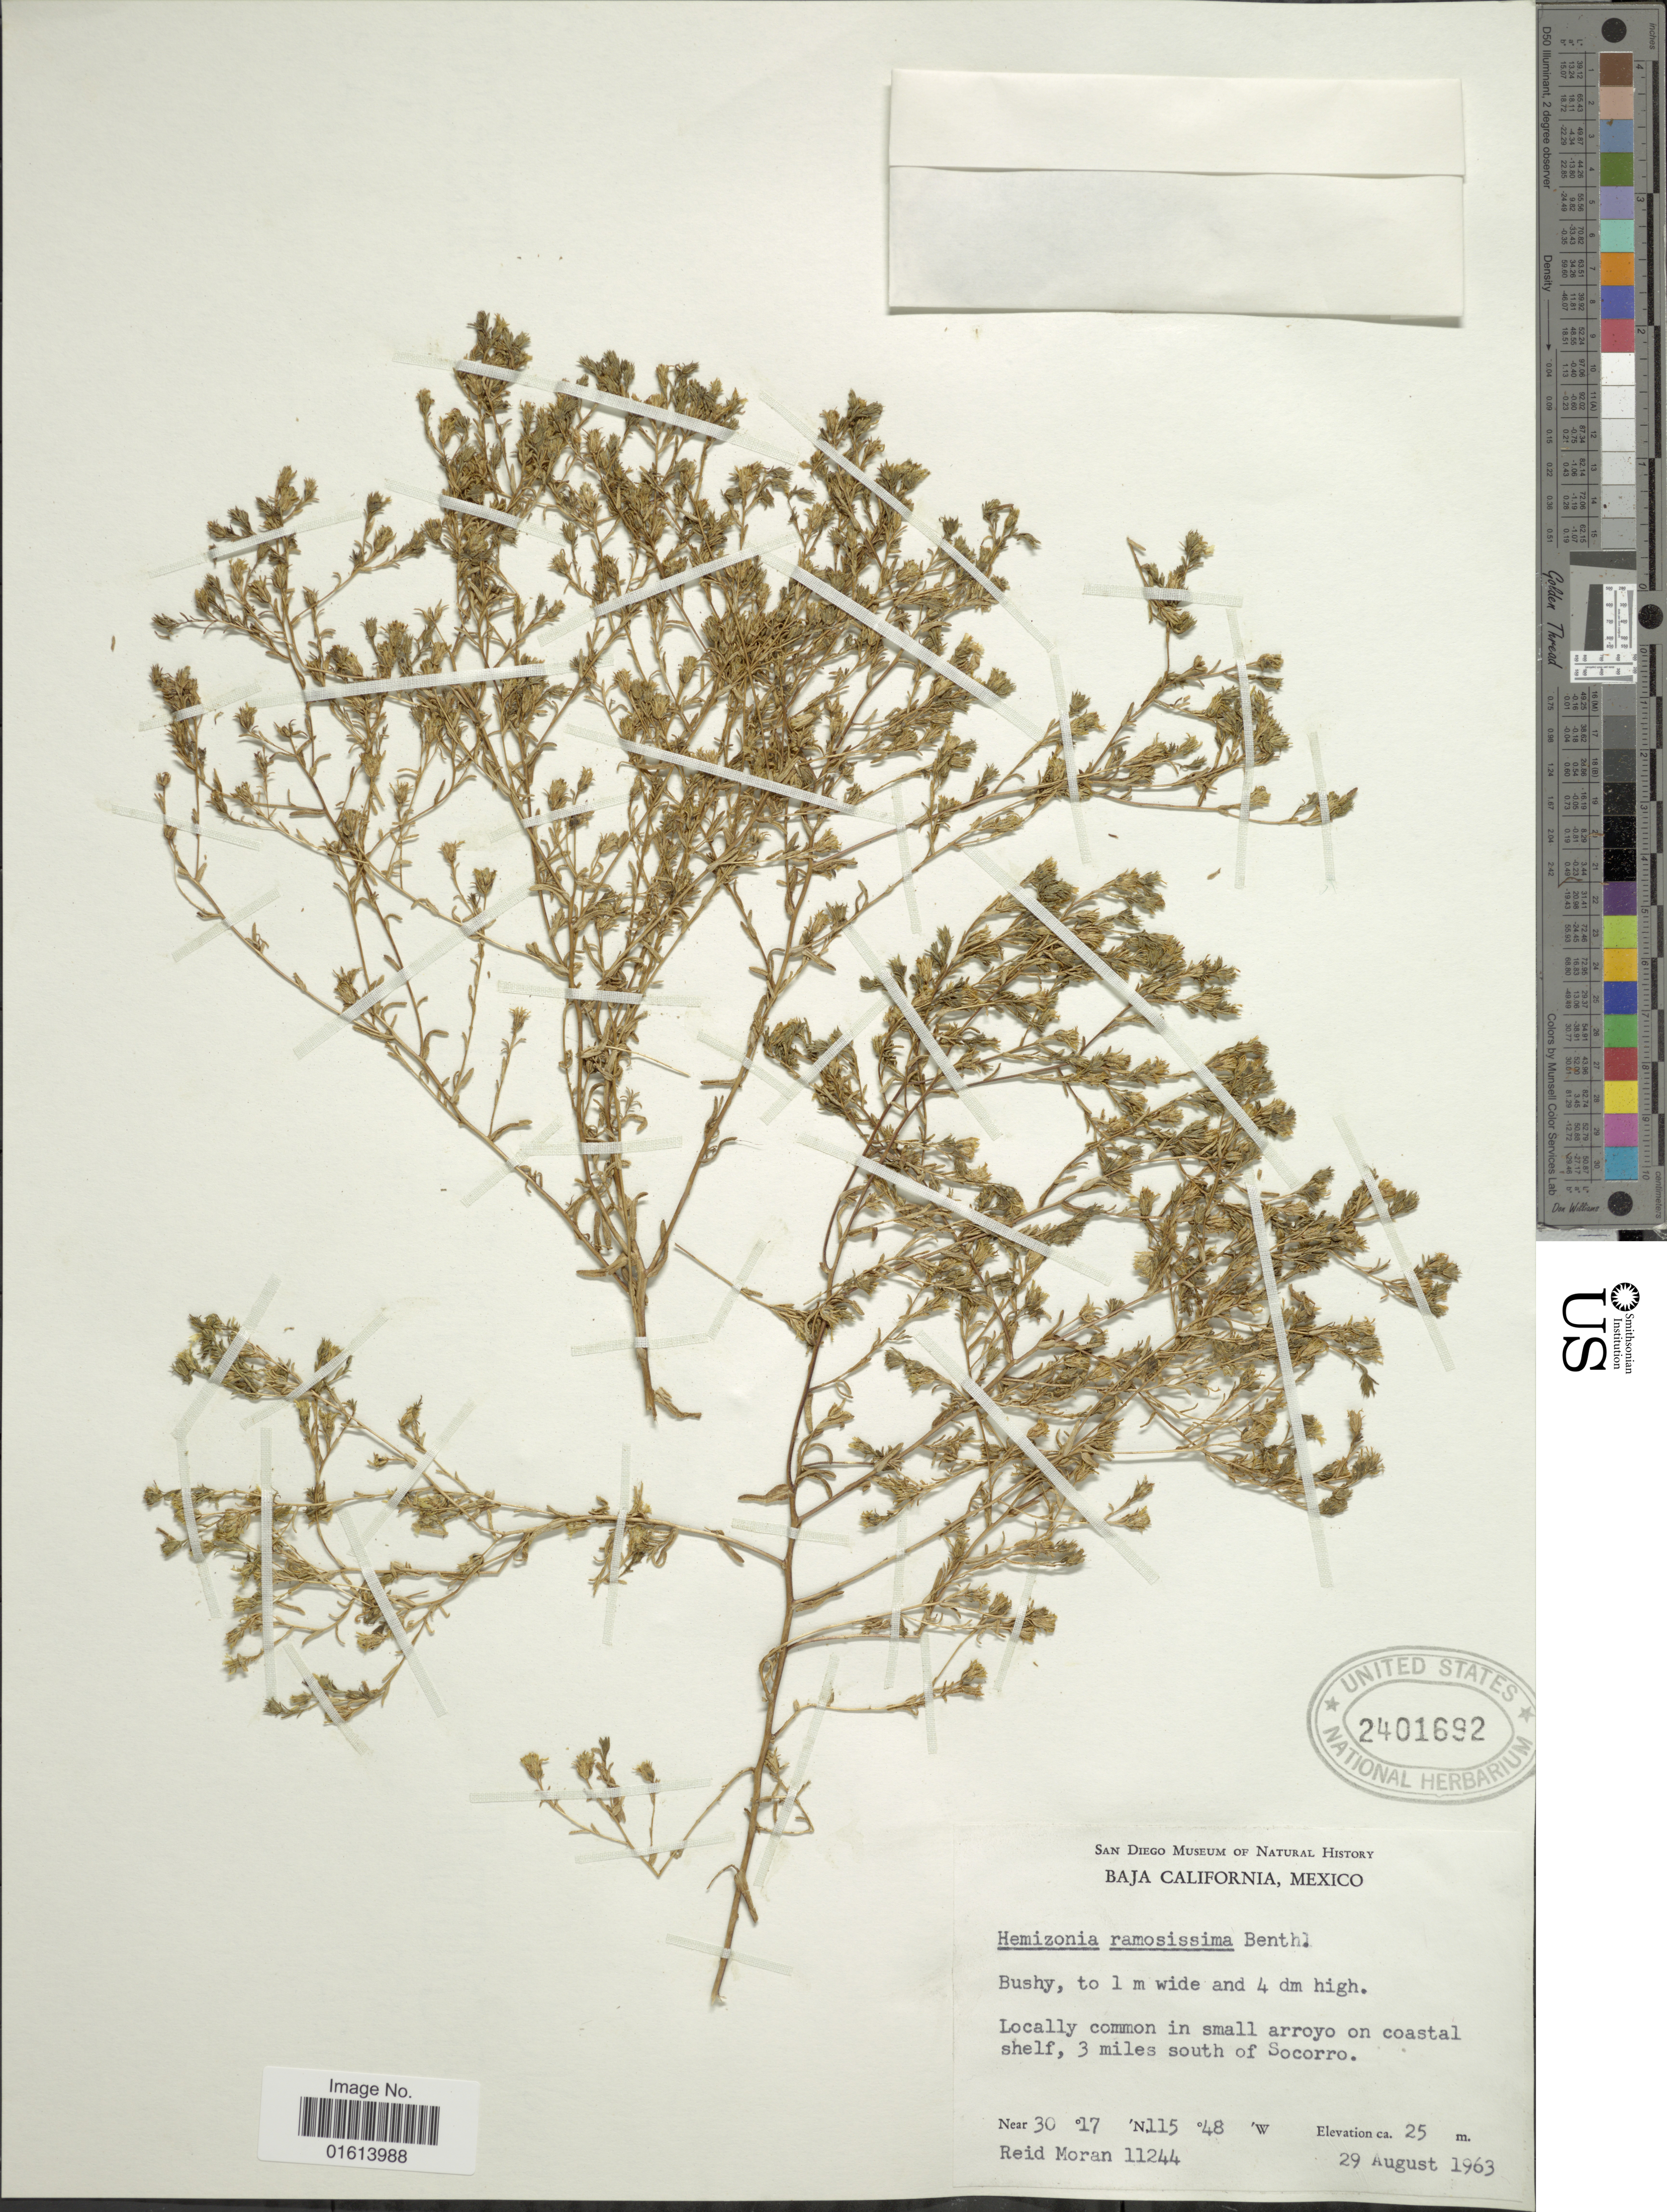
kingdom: Plantae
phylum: Tracheophyta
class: Magnoliopsida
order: Asterales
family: Asteraceae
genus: Deinandra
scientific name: Deinandra fasciculata subsp. ramosissima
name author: (Benth.) Davidson & Moxley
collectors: R. V. Moran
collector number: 11244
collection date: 1963-08-29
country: Mexico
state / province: Baja California Norte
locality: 3 miles south of Socorro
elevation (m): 25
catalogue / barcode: US 2401692